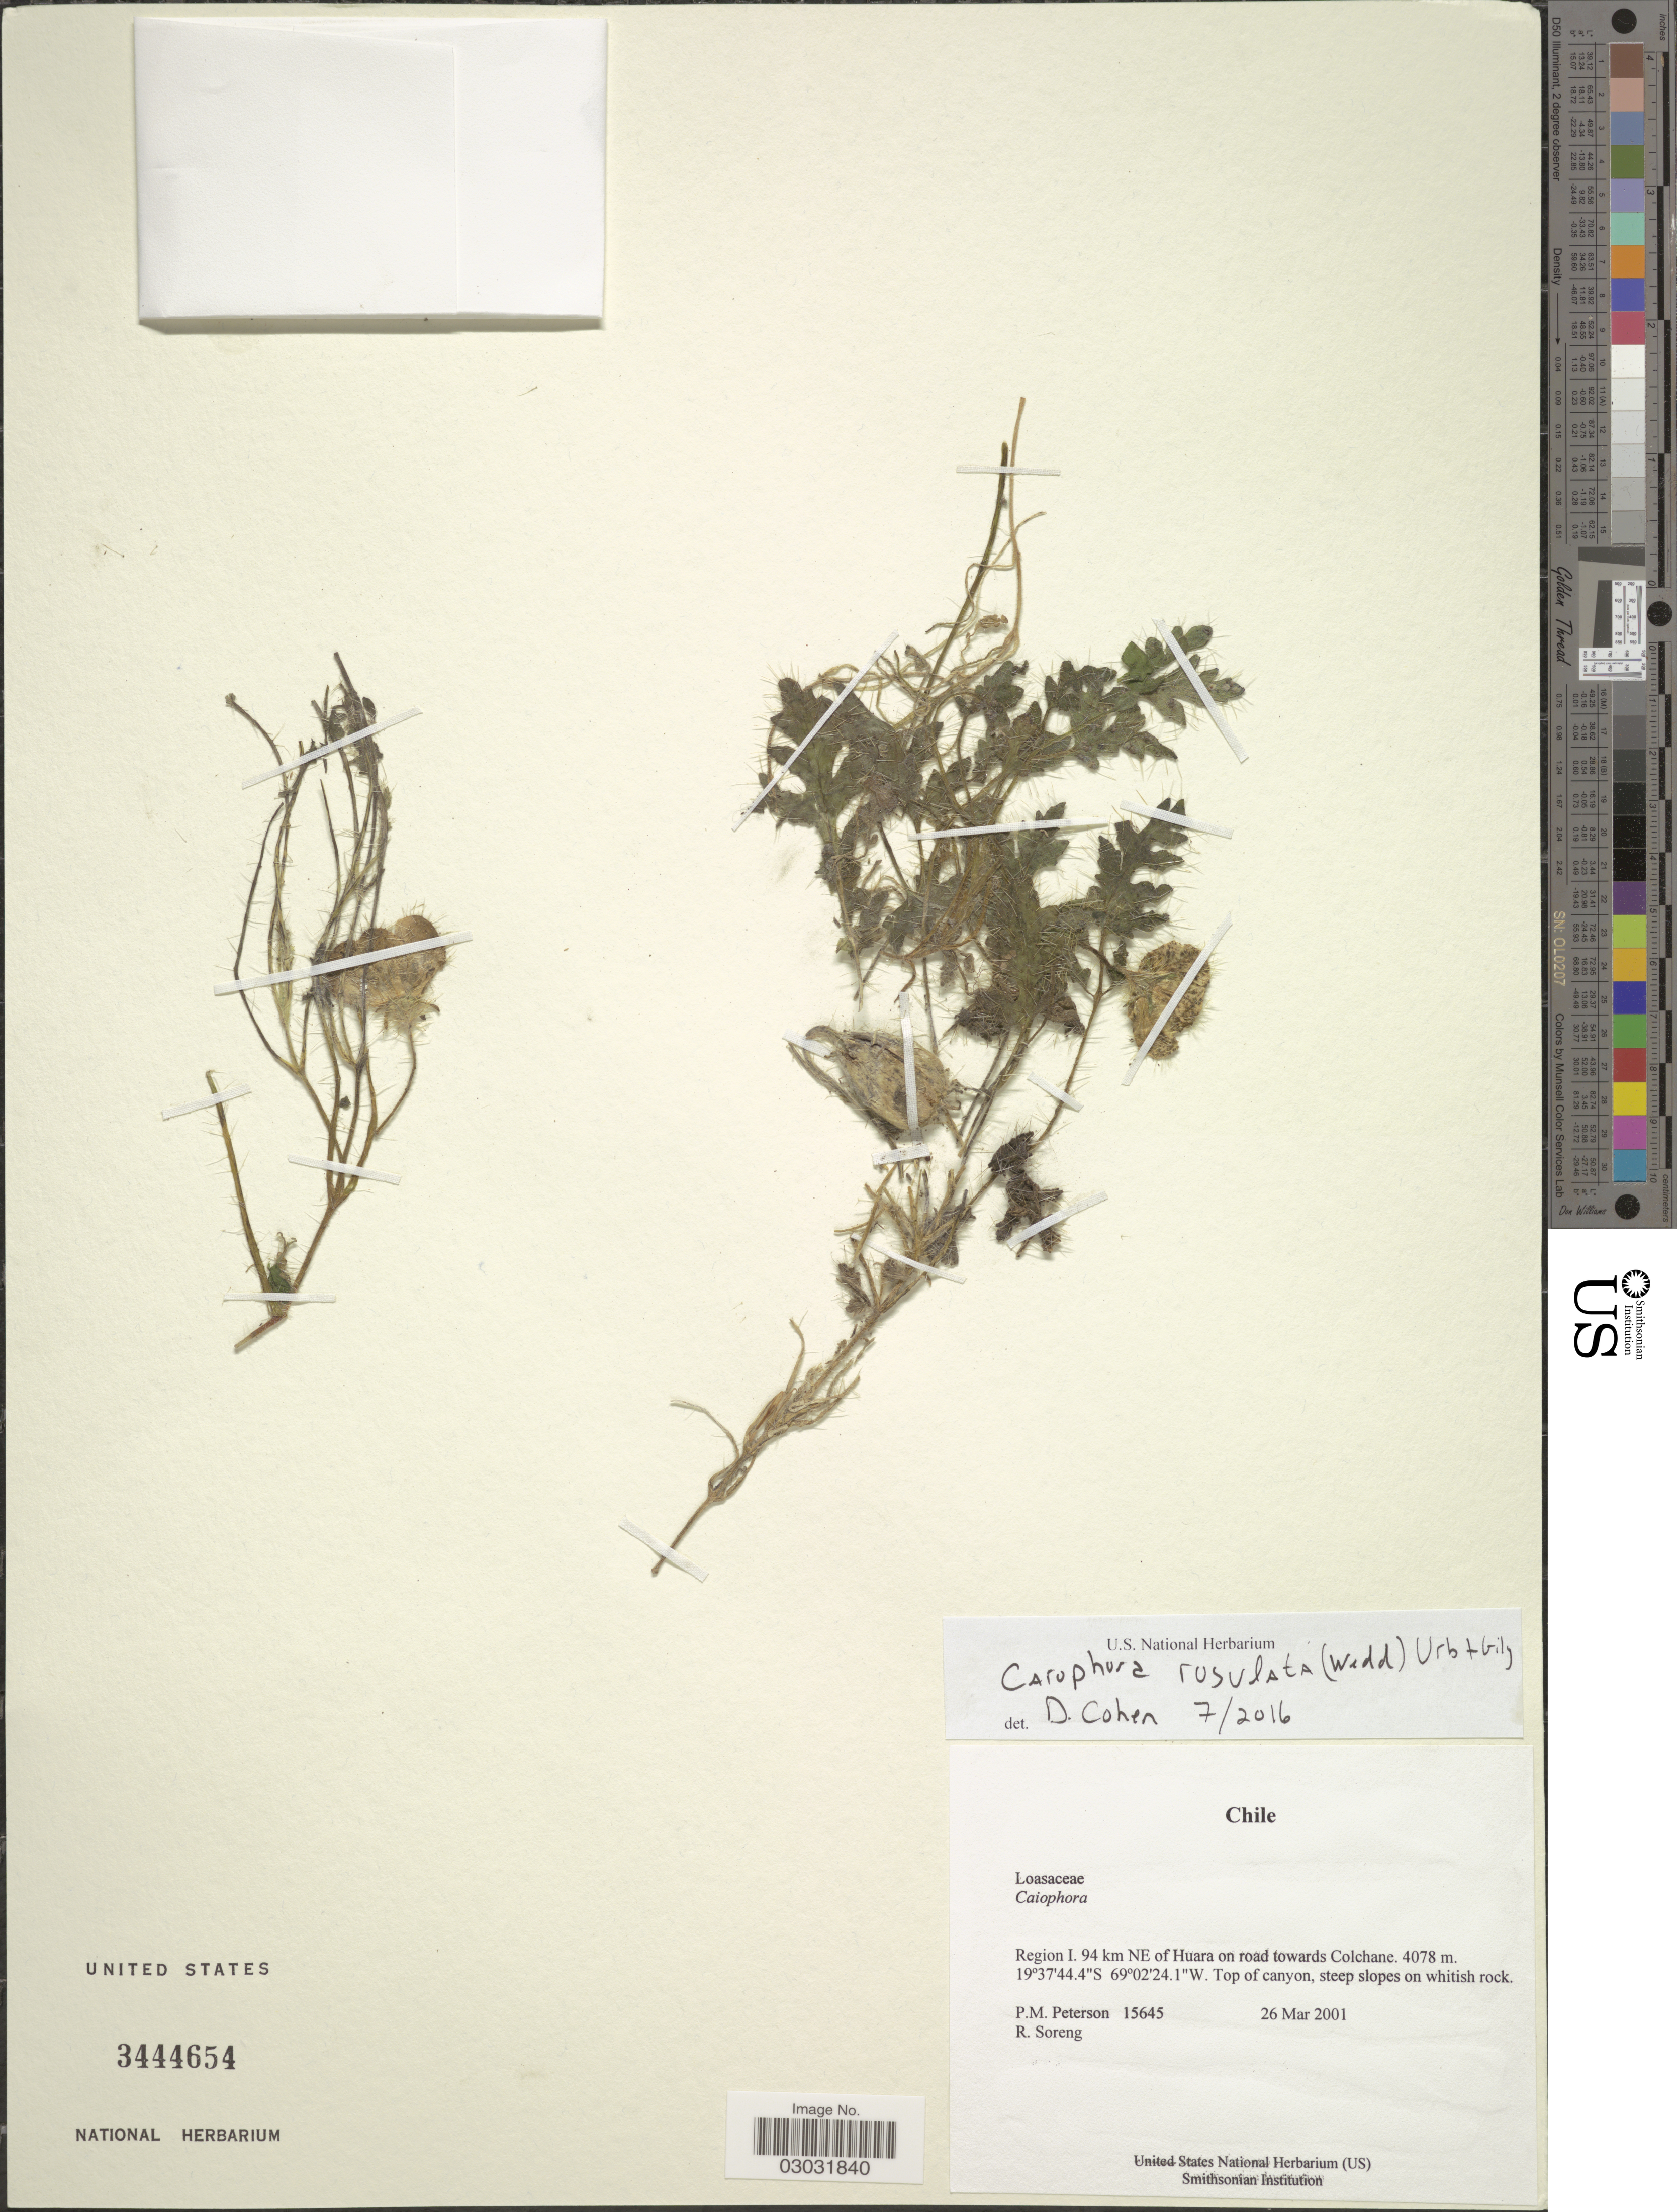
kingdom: Plantae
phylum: Tracheophyta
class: Magnoliopsida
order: Cornales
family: Loasaceae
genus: Caiophora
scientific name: Caiophora rosulata subsp. rosulata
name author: (Wedd.) Urb. & Gilg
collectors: P. M. Peterson & R. J. Soreng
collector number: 15645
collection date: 2001-03-26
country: Chile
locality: Region I. 94 km NE of Huara on road towards Colchane.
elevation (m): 4078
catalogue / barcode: US 3444654